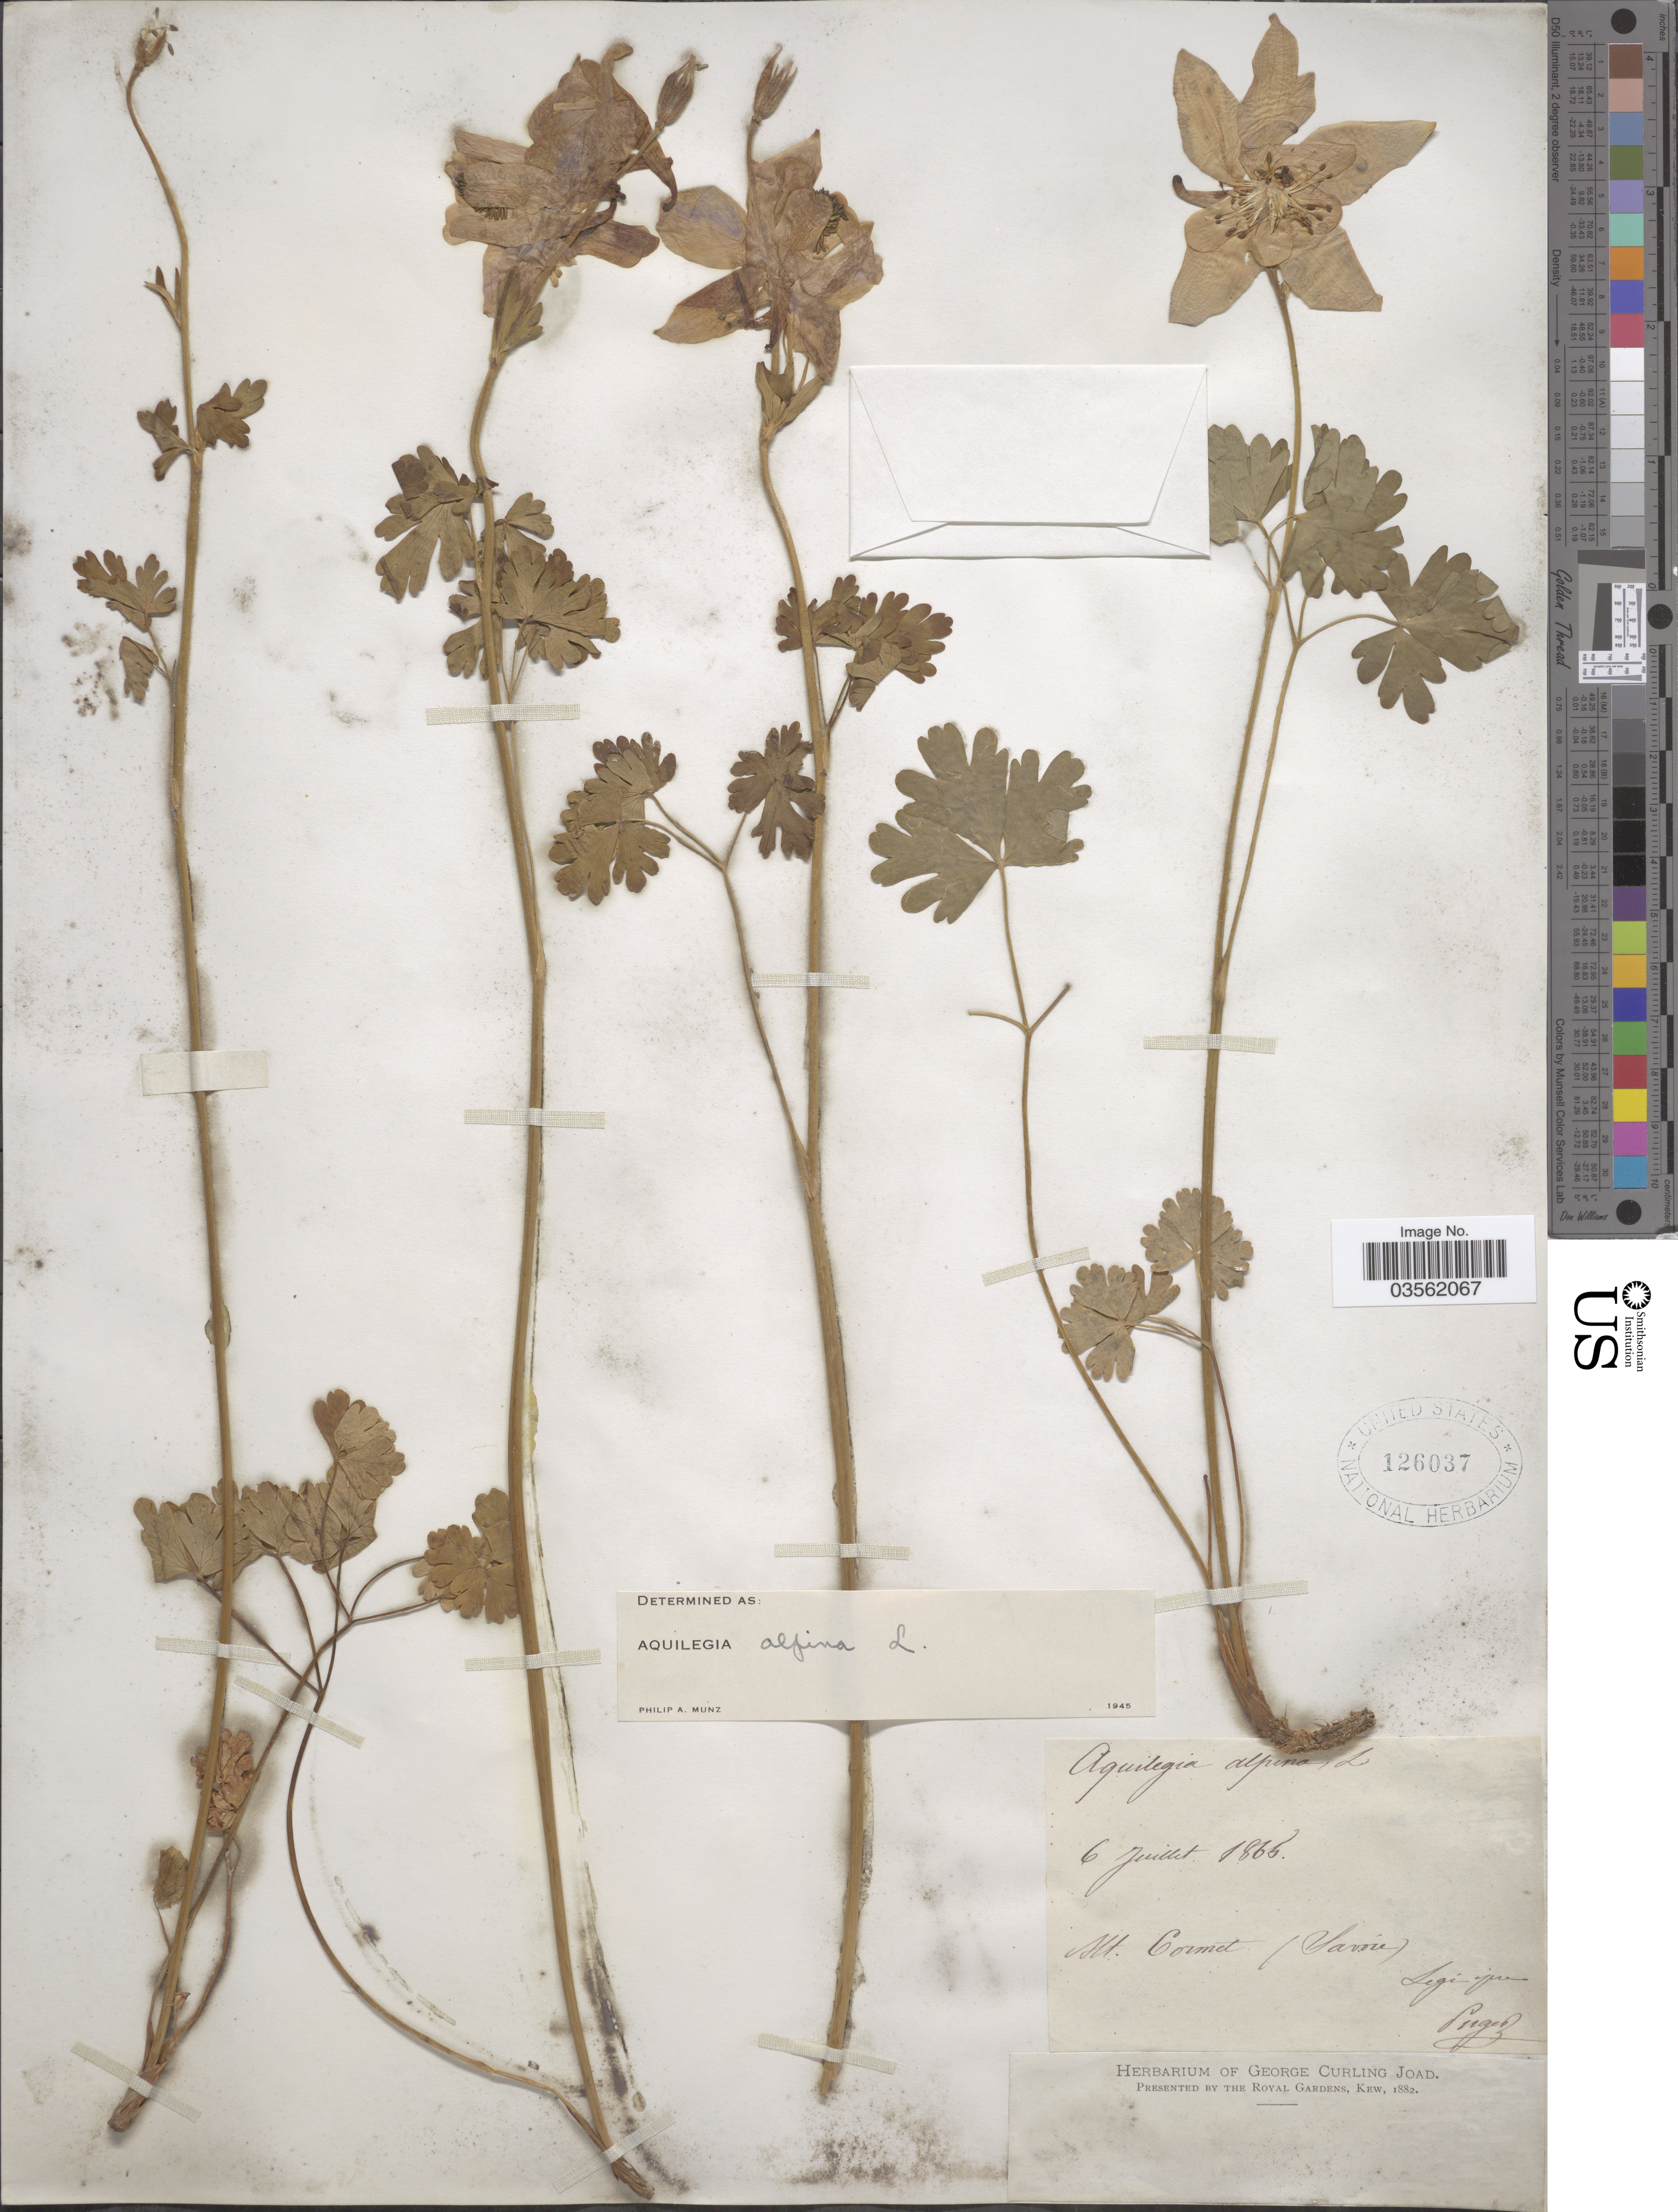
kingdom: Plantae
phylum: Tracheophyta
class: Magnoliopsida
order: Ranunculales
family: Ranunculaceae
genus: Aquilegia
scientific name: Aquilegia alpina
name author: L.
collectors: G. C. Joad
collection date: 1865-07-06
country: France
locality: Mt. Cormet (Savoie).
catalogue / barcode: US 126037